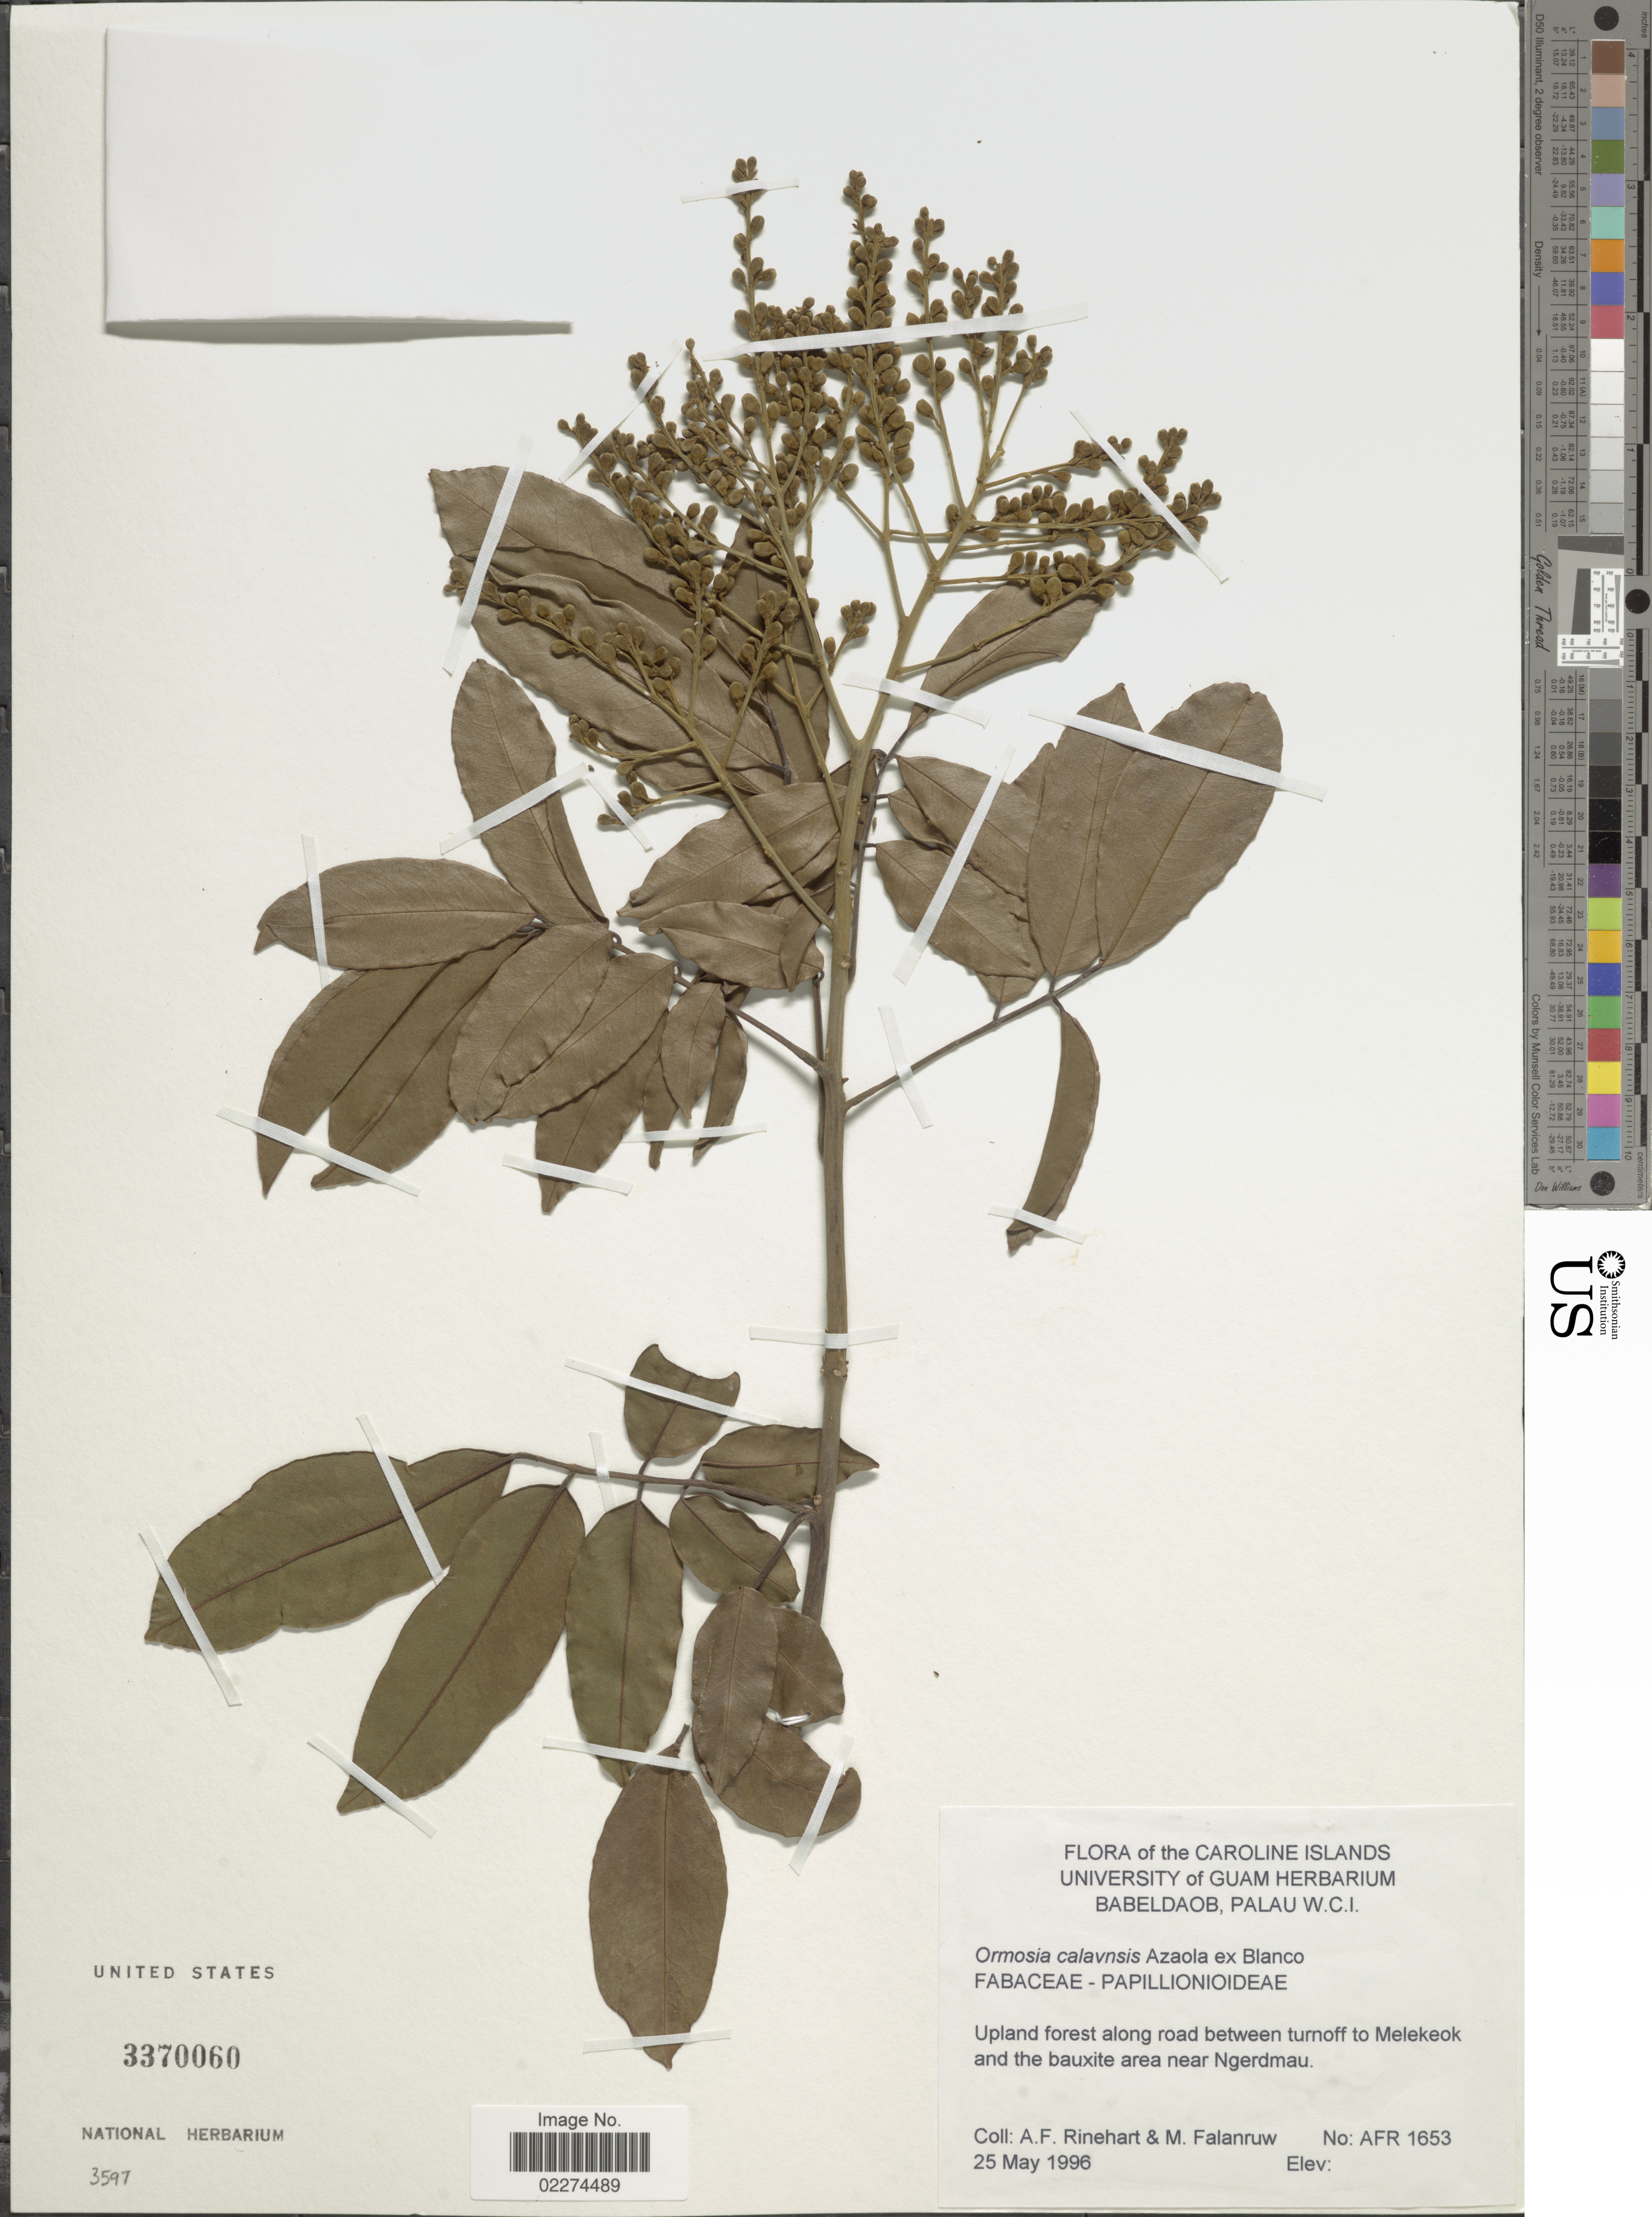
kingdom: Plantae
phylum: Tracheophyta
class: Magnoliopsida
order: Fabales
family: Fabaceae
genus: Ormosia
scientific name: Ormosia calavensis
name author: Azaola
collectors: A. Rinehart & M. Falanruw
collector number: AFR 1653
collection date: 1996-05-25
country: Palau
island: Babeldaob [Babelthuap]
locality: Babeldaob, Palau W.C.I., Upland forest along road between turnoff to Melekeok and the bauxite area near Ngerdmau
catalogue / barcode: US 3370060